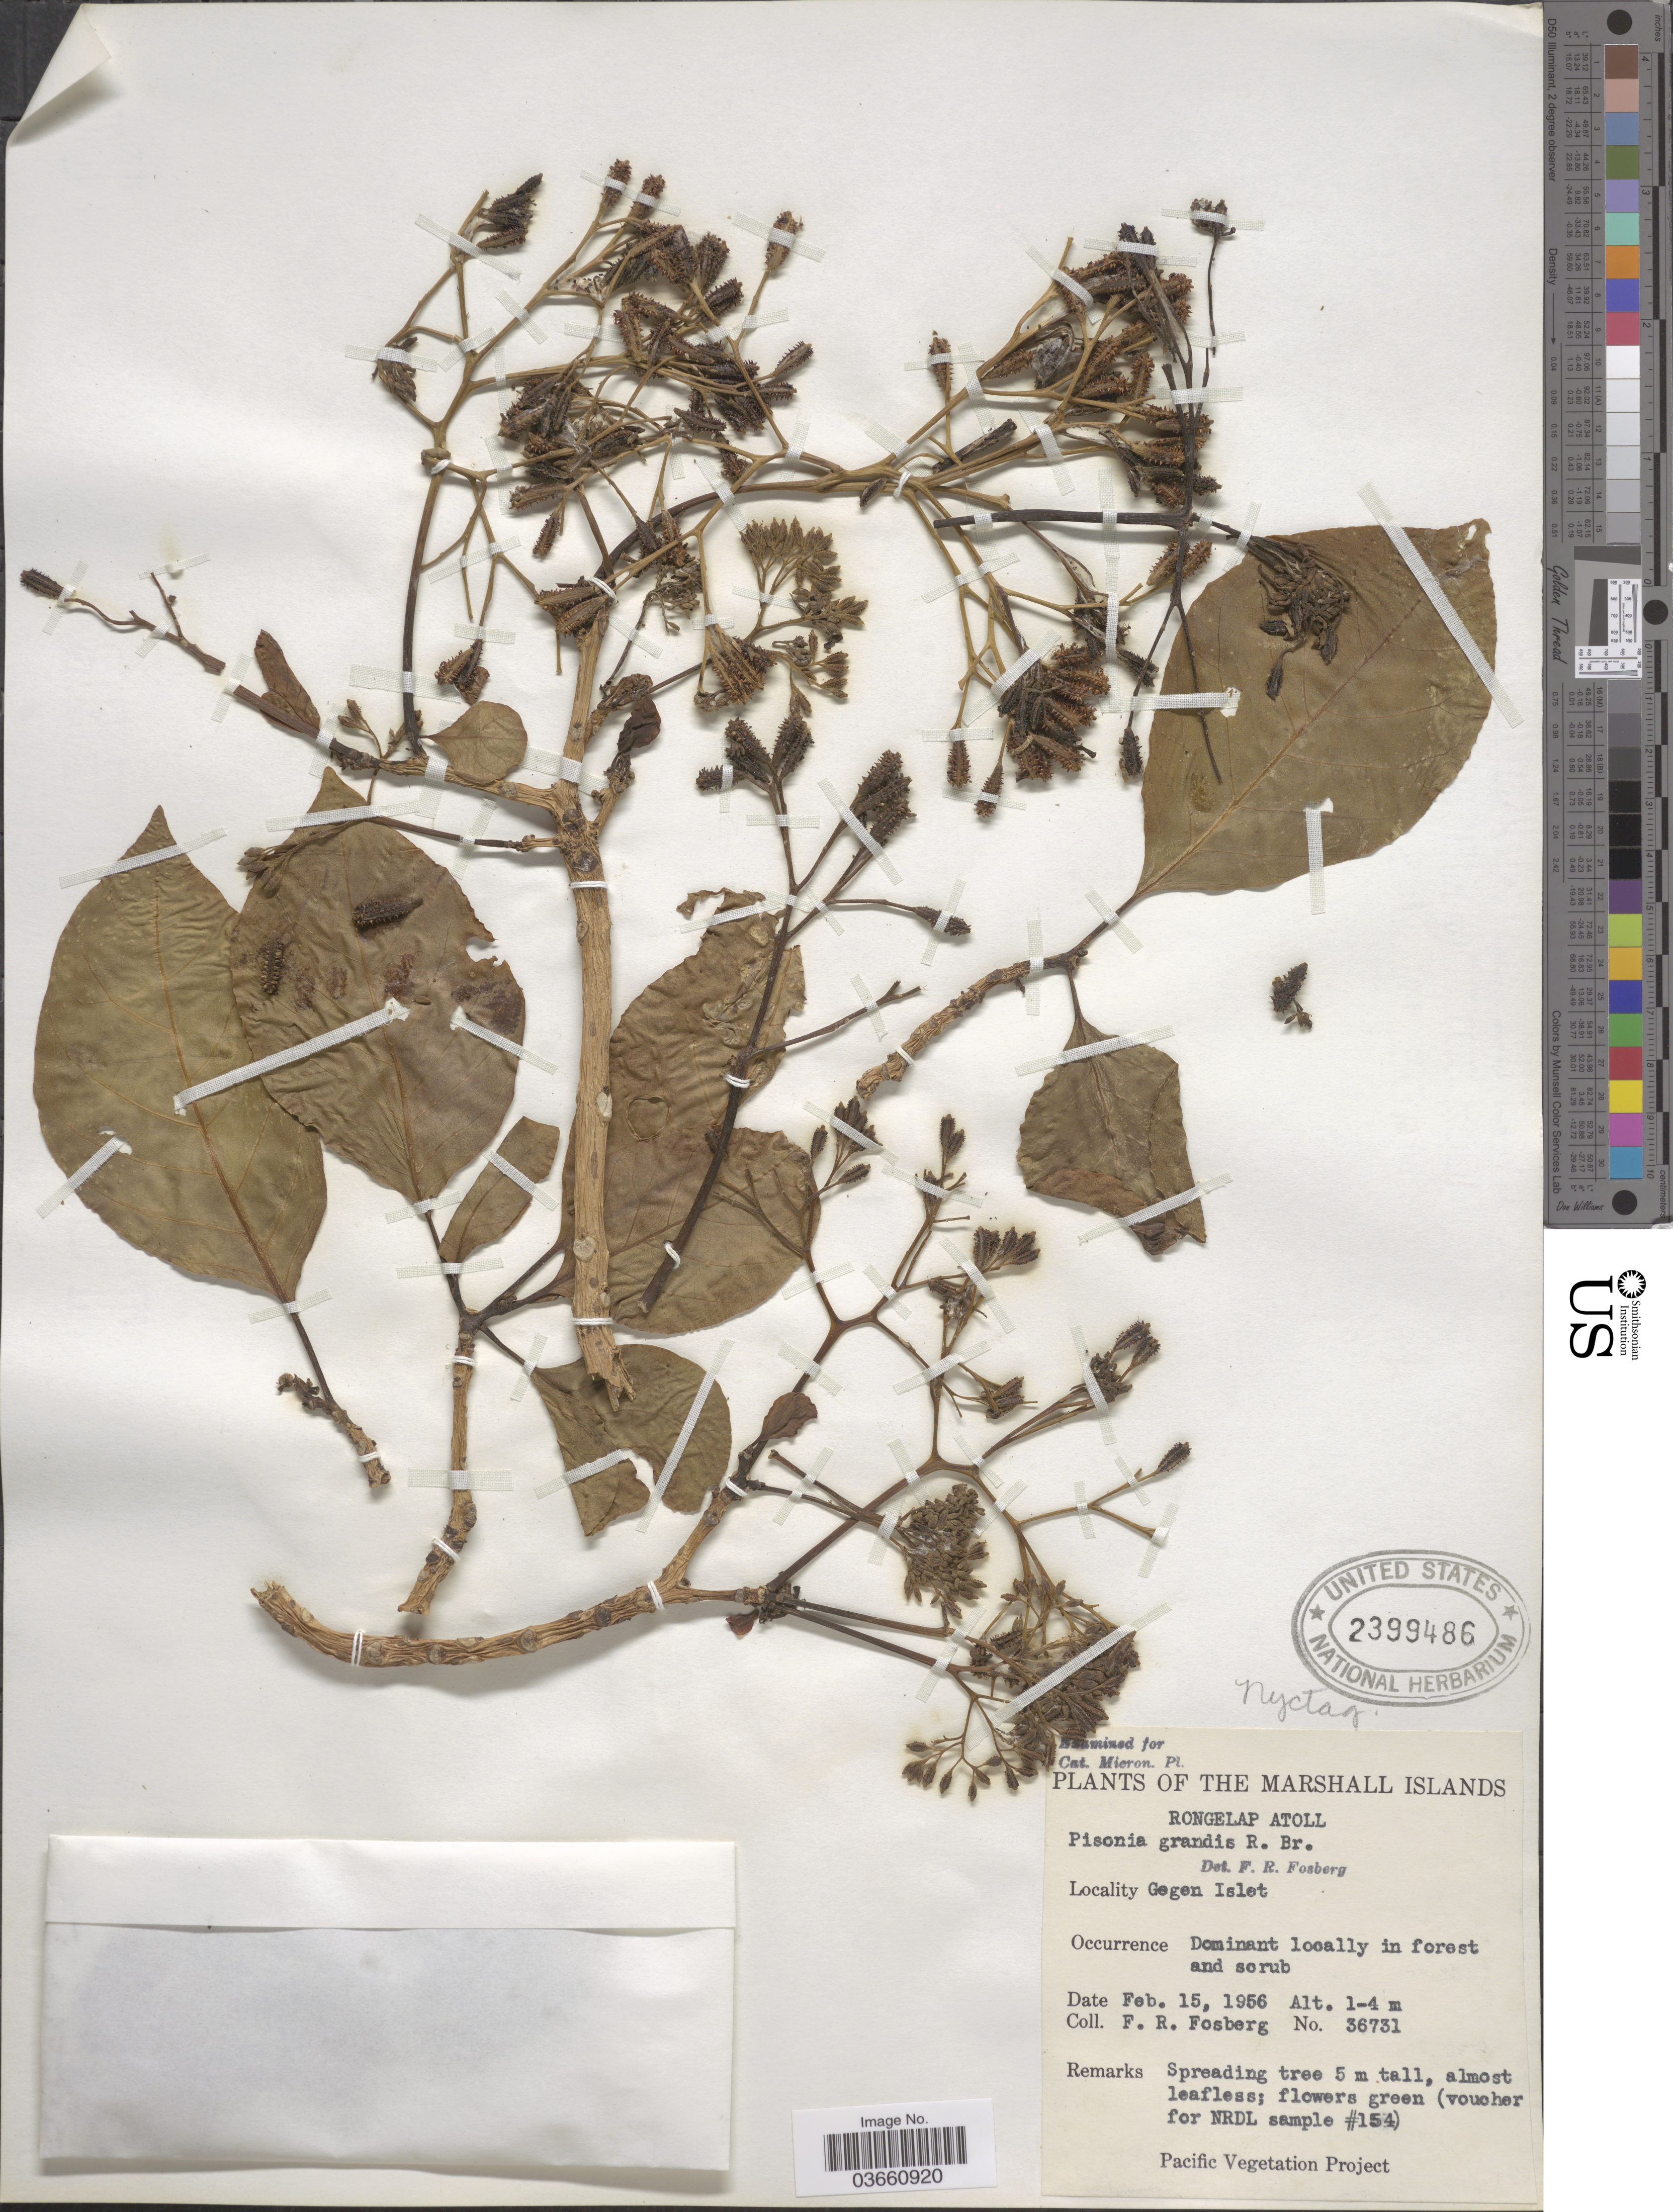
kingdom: Plantae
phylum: Tracheophyta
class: Magnoliopsida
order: Caryophyllales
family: Nyctaginaceae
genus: Pisonia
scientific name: Pisonia grandis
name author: R. Br.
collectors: F. R. Fosberg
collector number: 36731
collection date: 1956-02-15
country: Marshall Islands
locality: Rongelap Atoll. Gegen Islet.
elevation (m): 1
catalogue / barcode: US 2399486